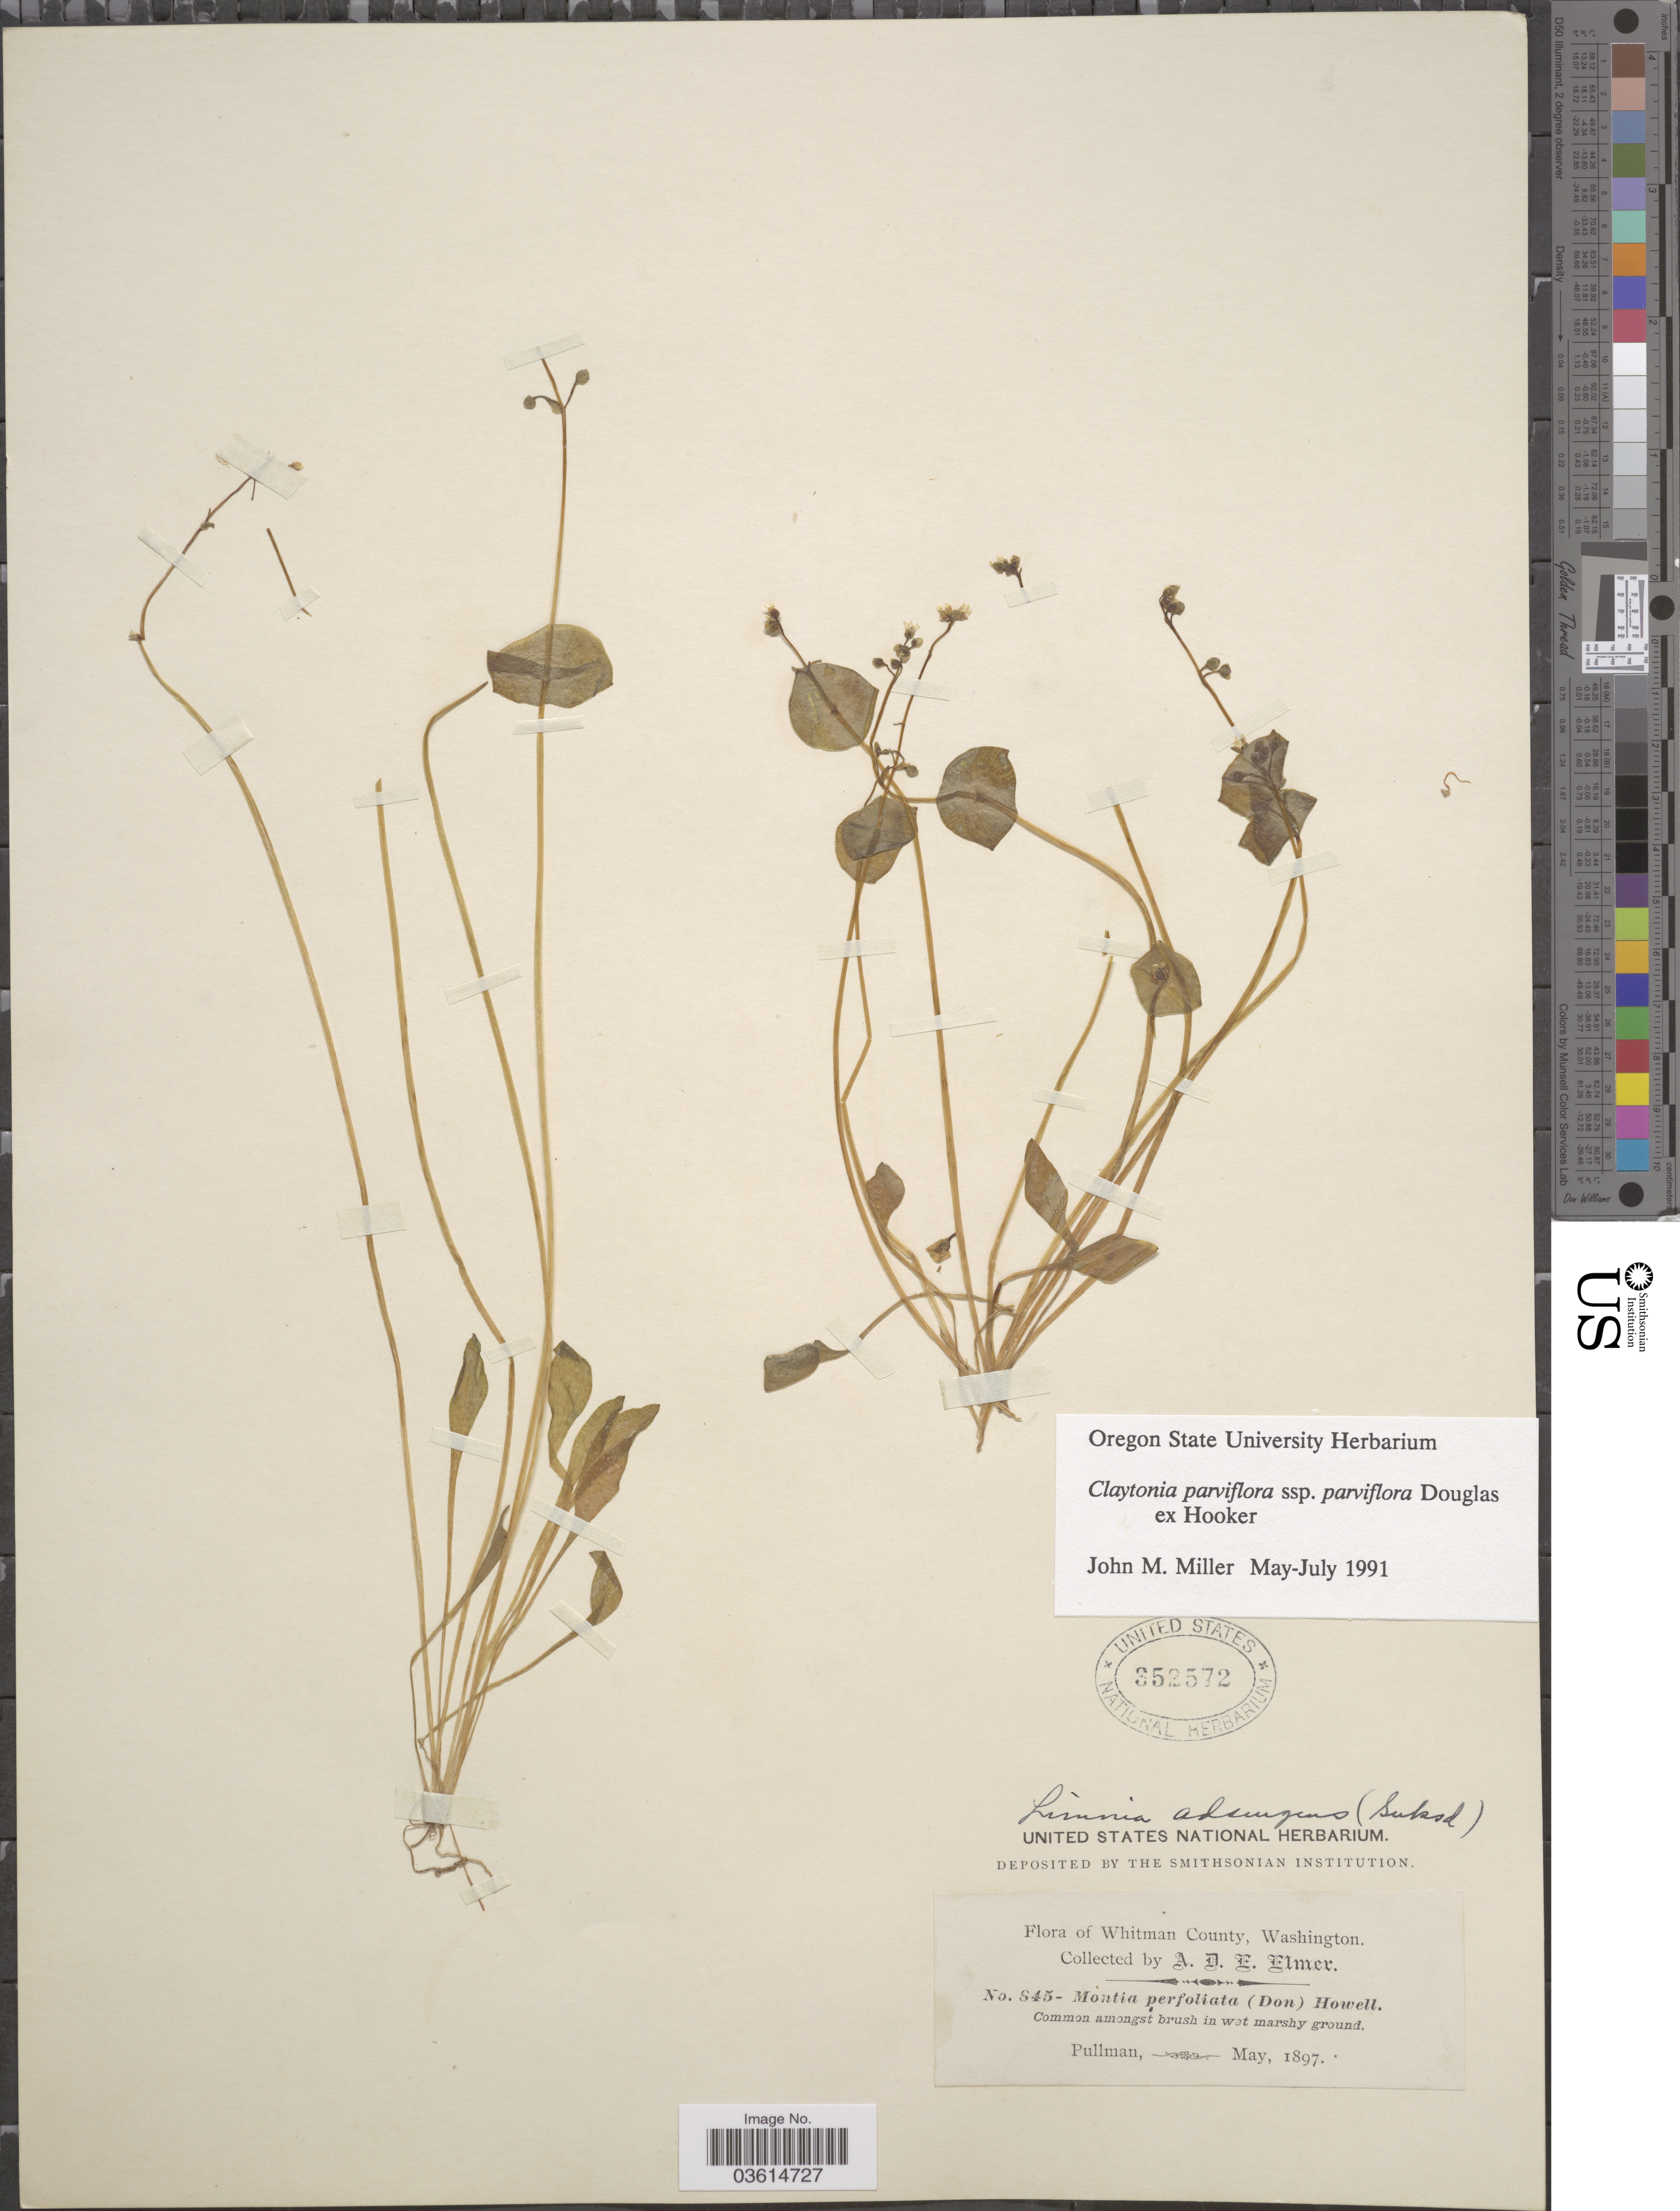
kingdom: Plantae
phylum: Tracheophyta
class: Magnoliopsida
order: Caryophyllales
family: Montiaceae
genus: Claytonia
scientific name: Claytonia parviflora subsp. parviflora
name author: Douglas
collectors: A. D. E. Elmer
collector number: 845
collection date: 1897-05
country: United States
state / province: Washington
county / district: Whitman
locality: Whitman County. Pullman.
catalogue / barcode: US 352572